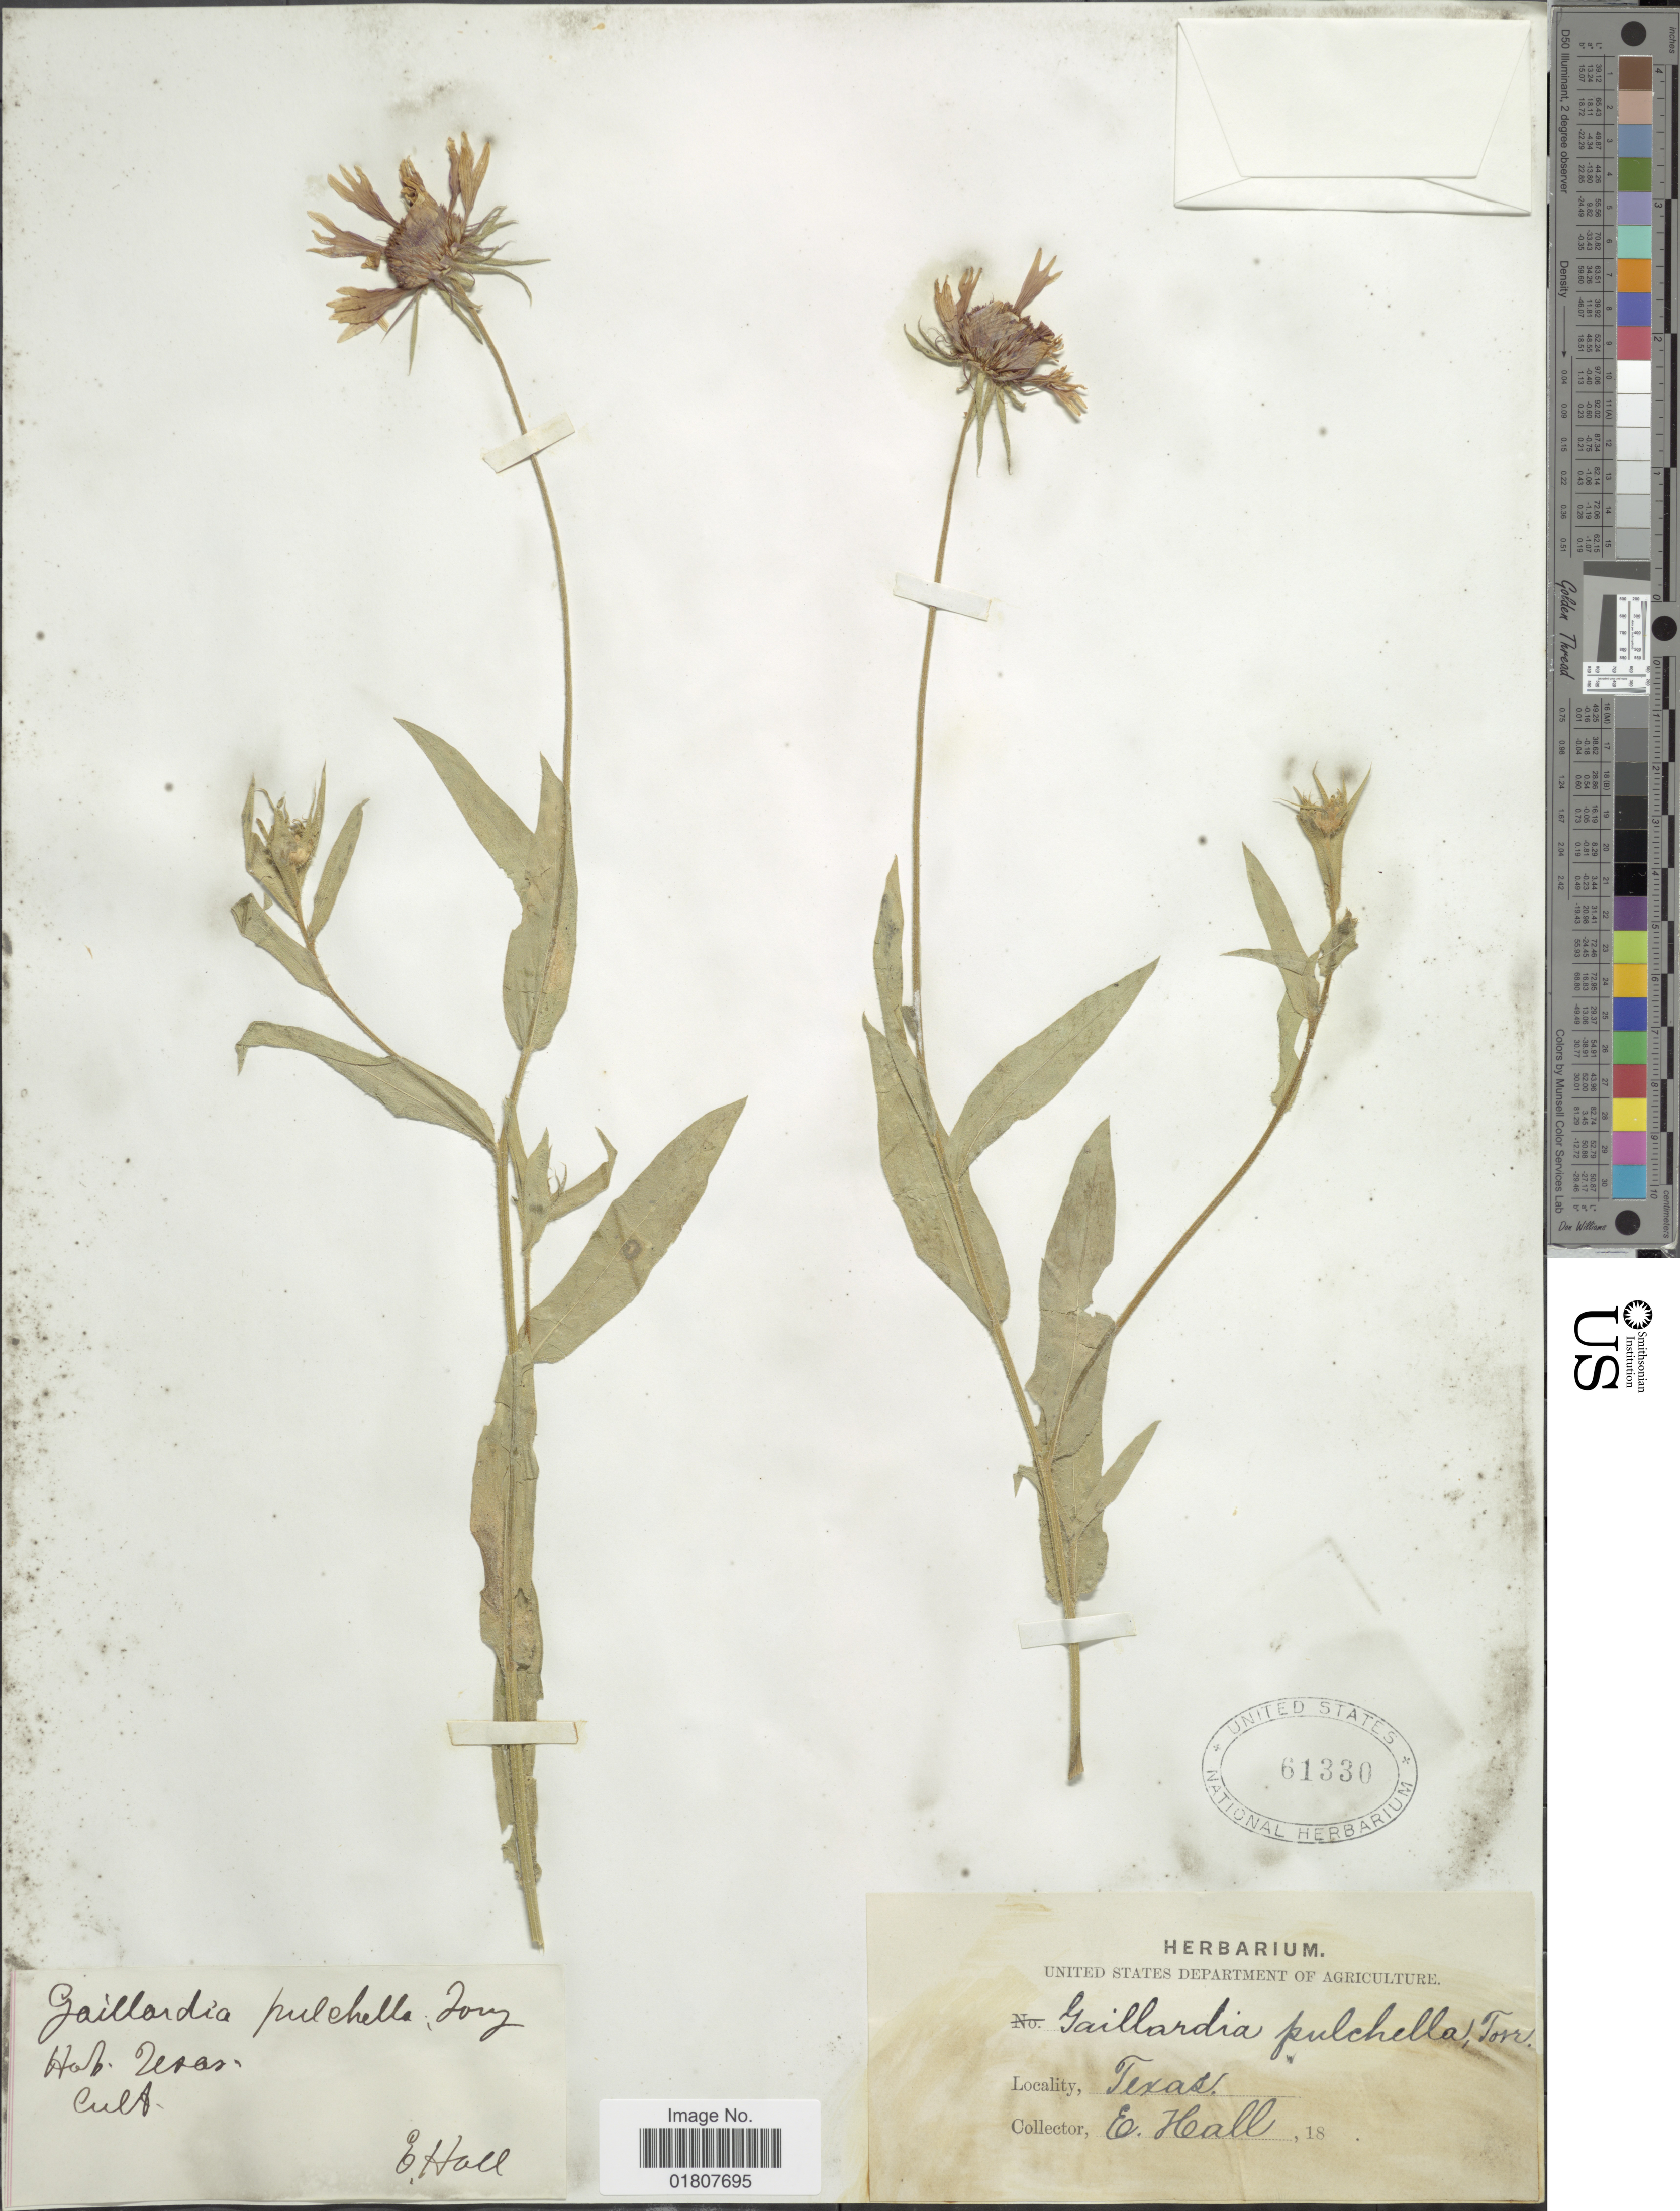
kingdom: Plantae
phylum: Tracheophyta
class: Magnoliopsida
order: Asterales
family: Asteraceae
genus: Gaillardia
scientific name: Gaillardia pulchella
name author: Foug.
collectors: E. Hall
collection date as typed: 18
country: United States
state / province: Texas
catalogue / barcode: US 61330